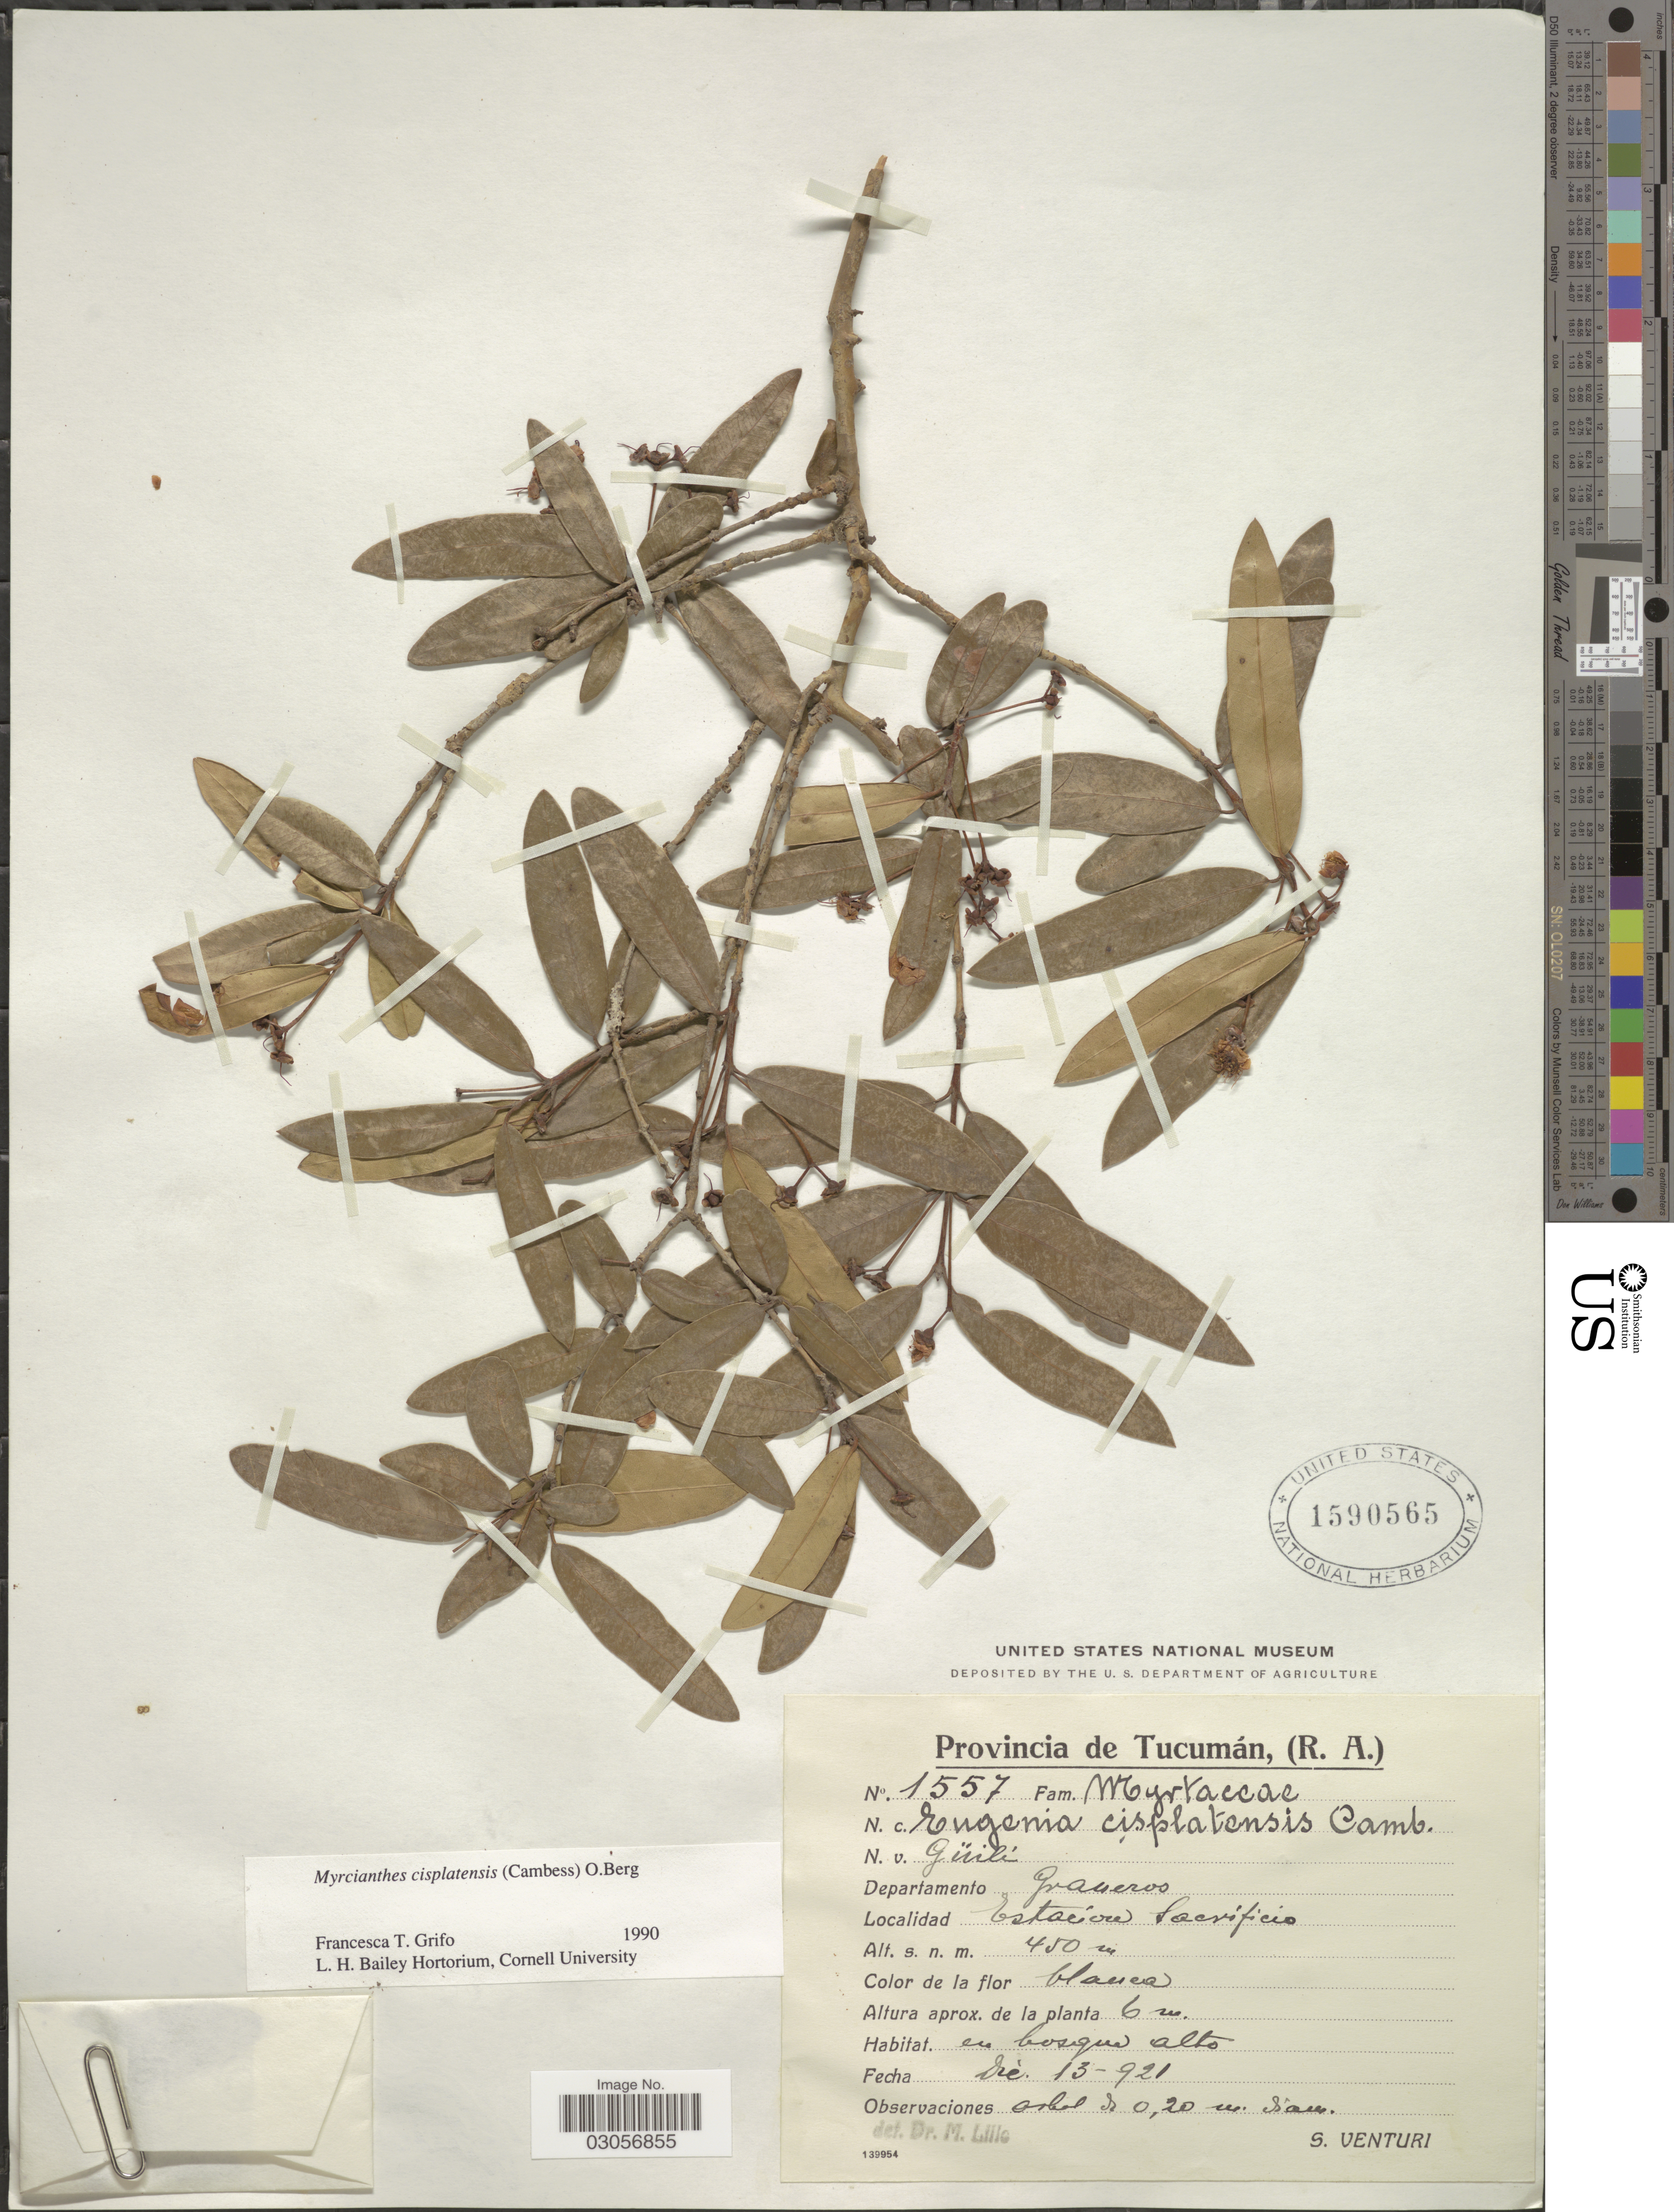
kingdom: Plantae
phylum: Tracheophyta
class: Magnoliopsida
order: Myrtales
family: Myrtaceae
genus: Myrcianthes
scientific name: Myrcianthes cisplatensis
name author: (Cambess.) O. Berg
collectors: S. Venturi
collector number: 1557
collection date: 1921-12-13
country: Argentina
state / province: Tucuman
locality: Departamento Graneros, Estacion Sacrificio.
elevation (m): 450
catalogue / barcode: US 1590565